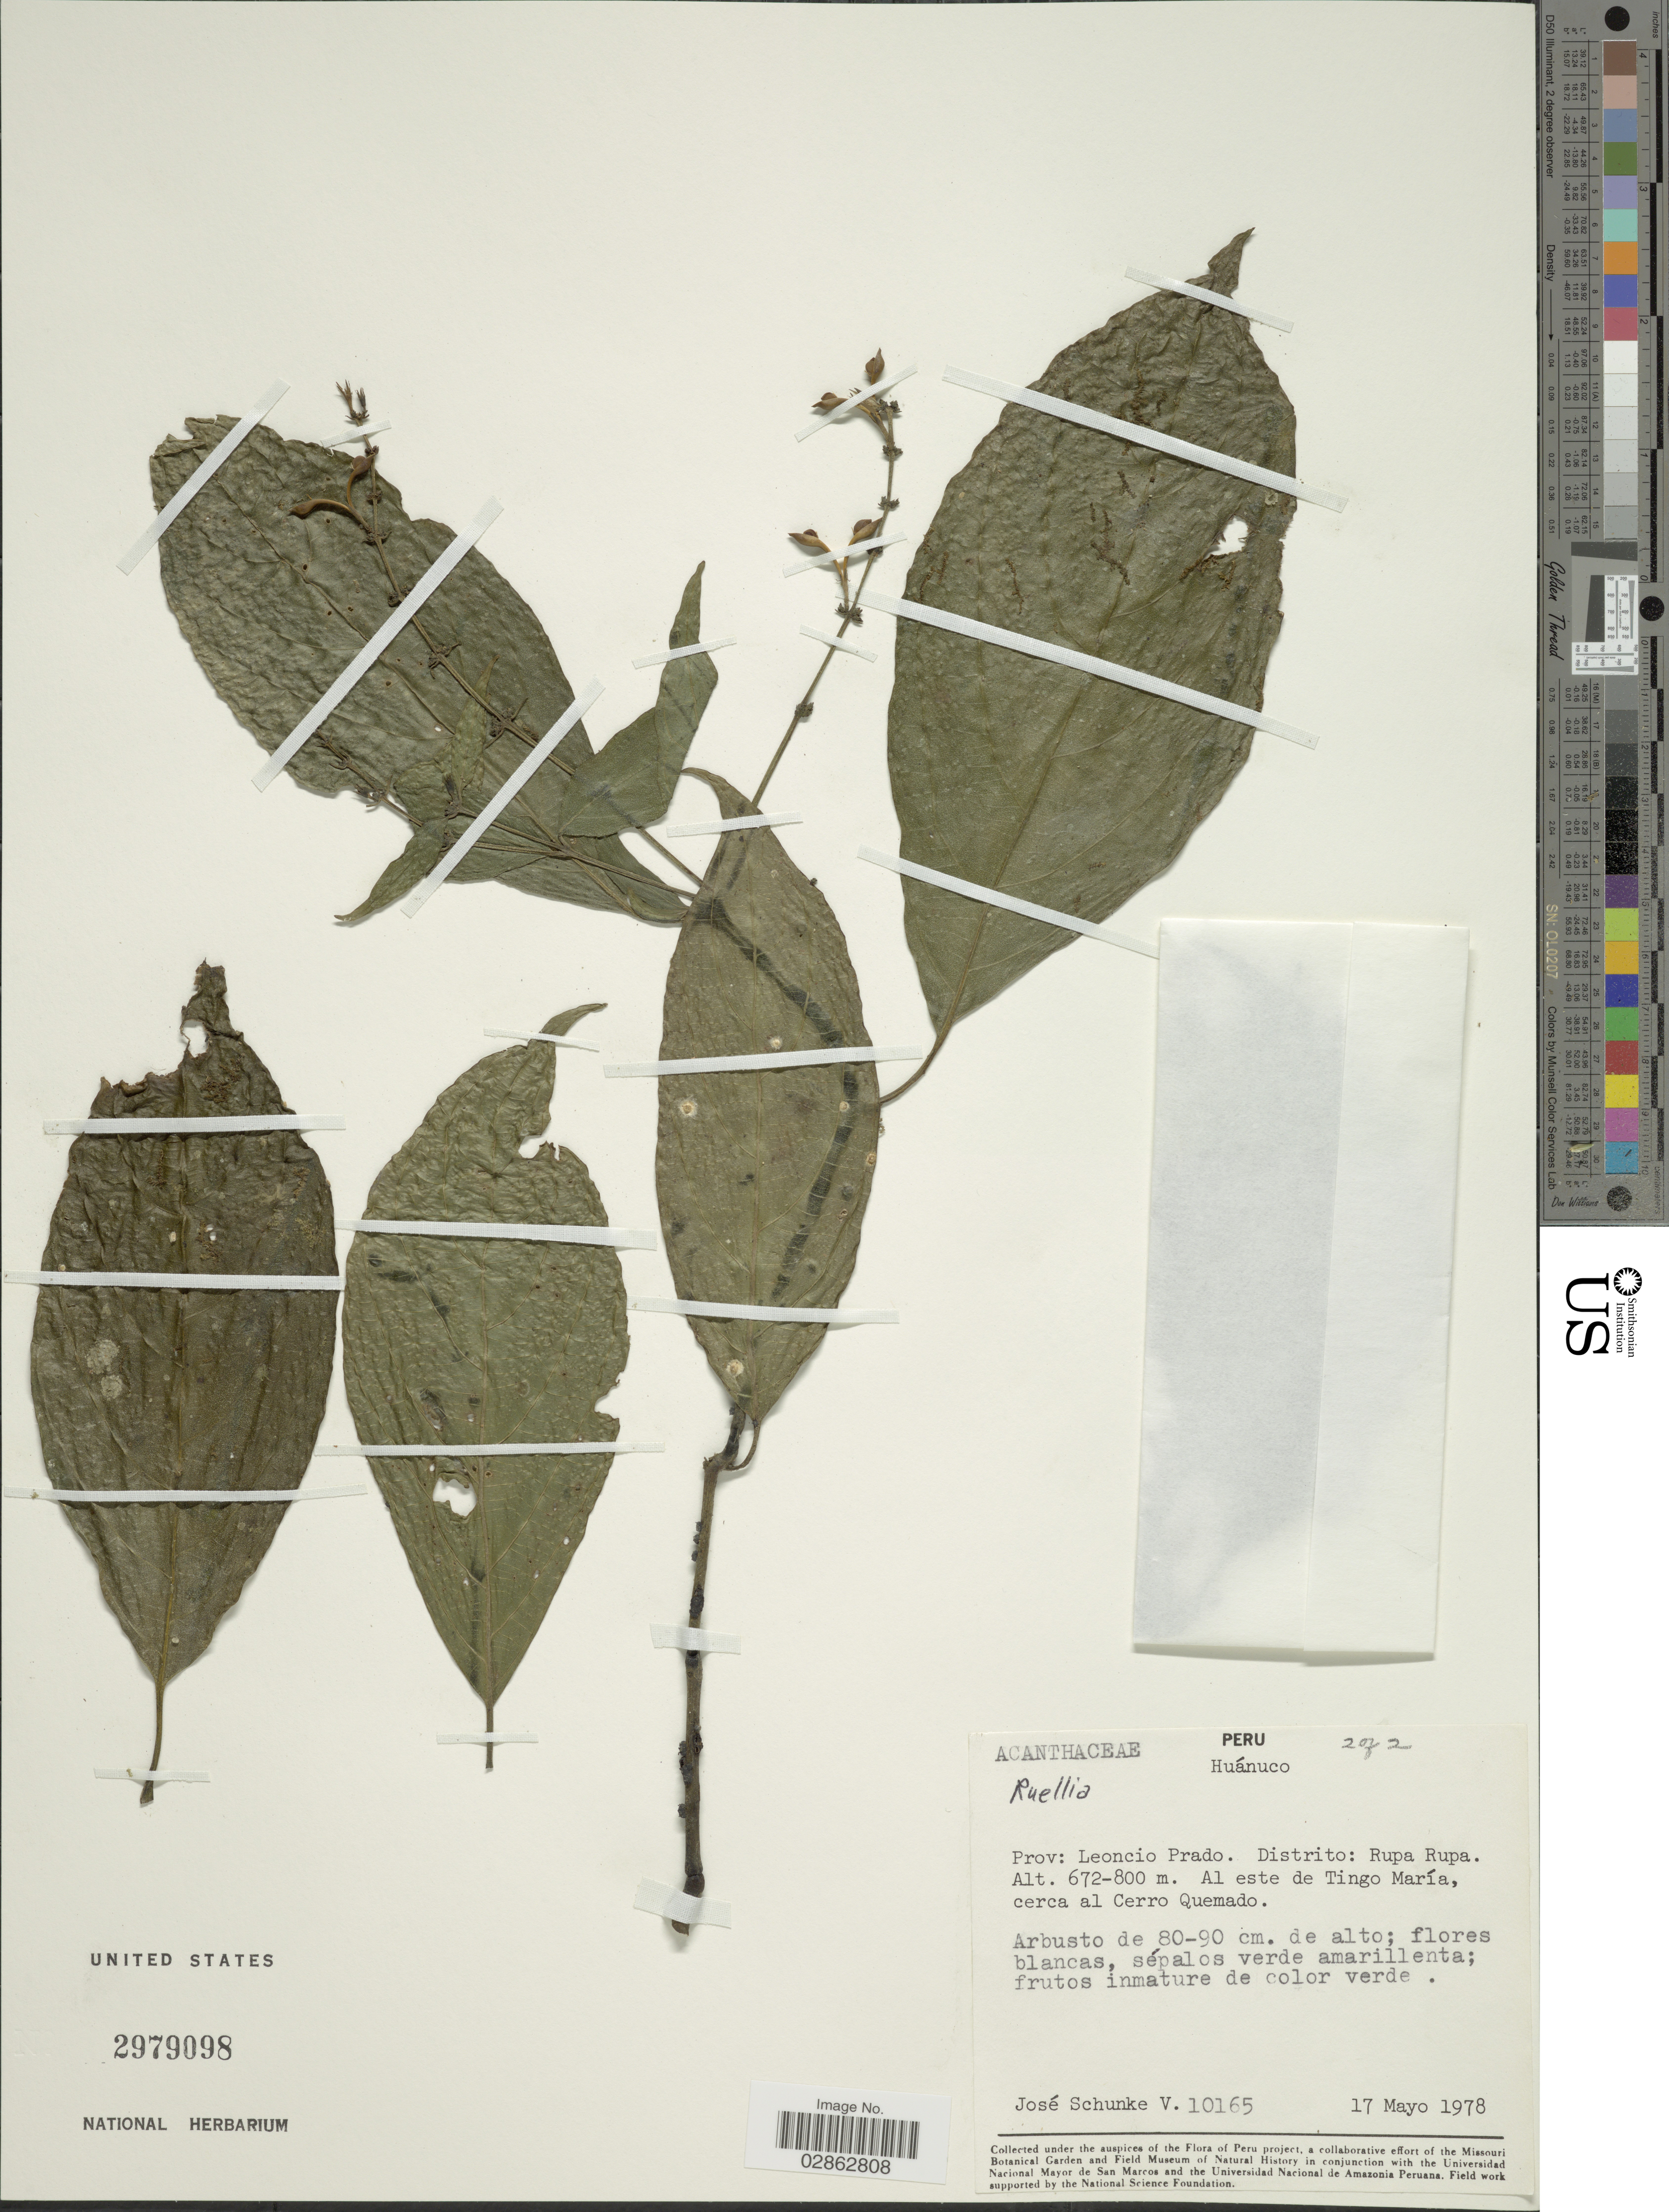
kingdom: Plantae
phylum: Tracheophyta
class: Magnoliopsida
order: Lamiales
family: Acanthaceae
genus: Ruellia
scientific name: Ruellia sp.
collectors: J. Schunke Vigo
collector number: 10165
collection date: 1978-05-17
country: Peru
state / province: Huánuco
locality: Prov: Leoncio Prado. Distrito: Rupa Rupa. Al este de Tingo María, cerca al Cerro Quemado.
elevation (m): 672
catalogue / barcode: US 2979098